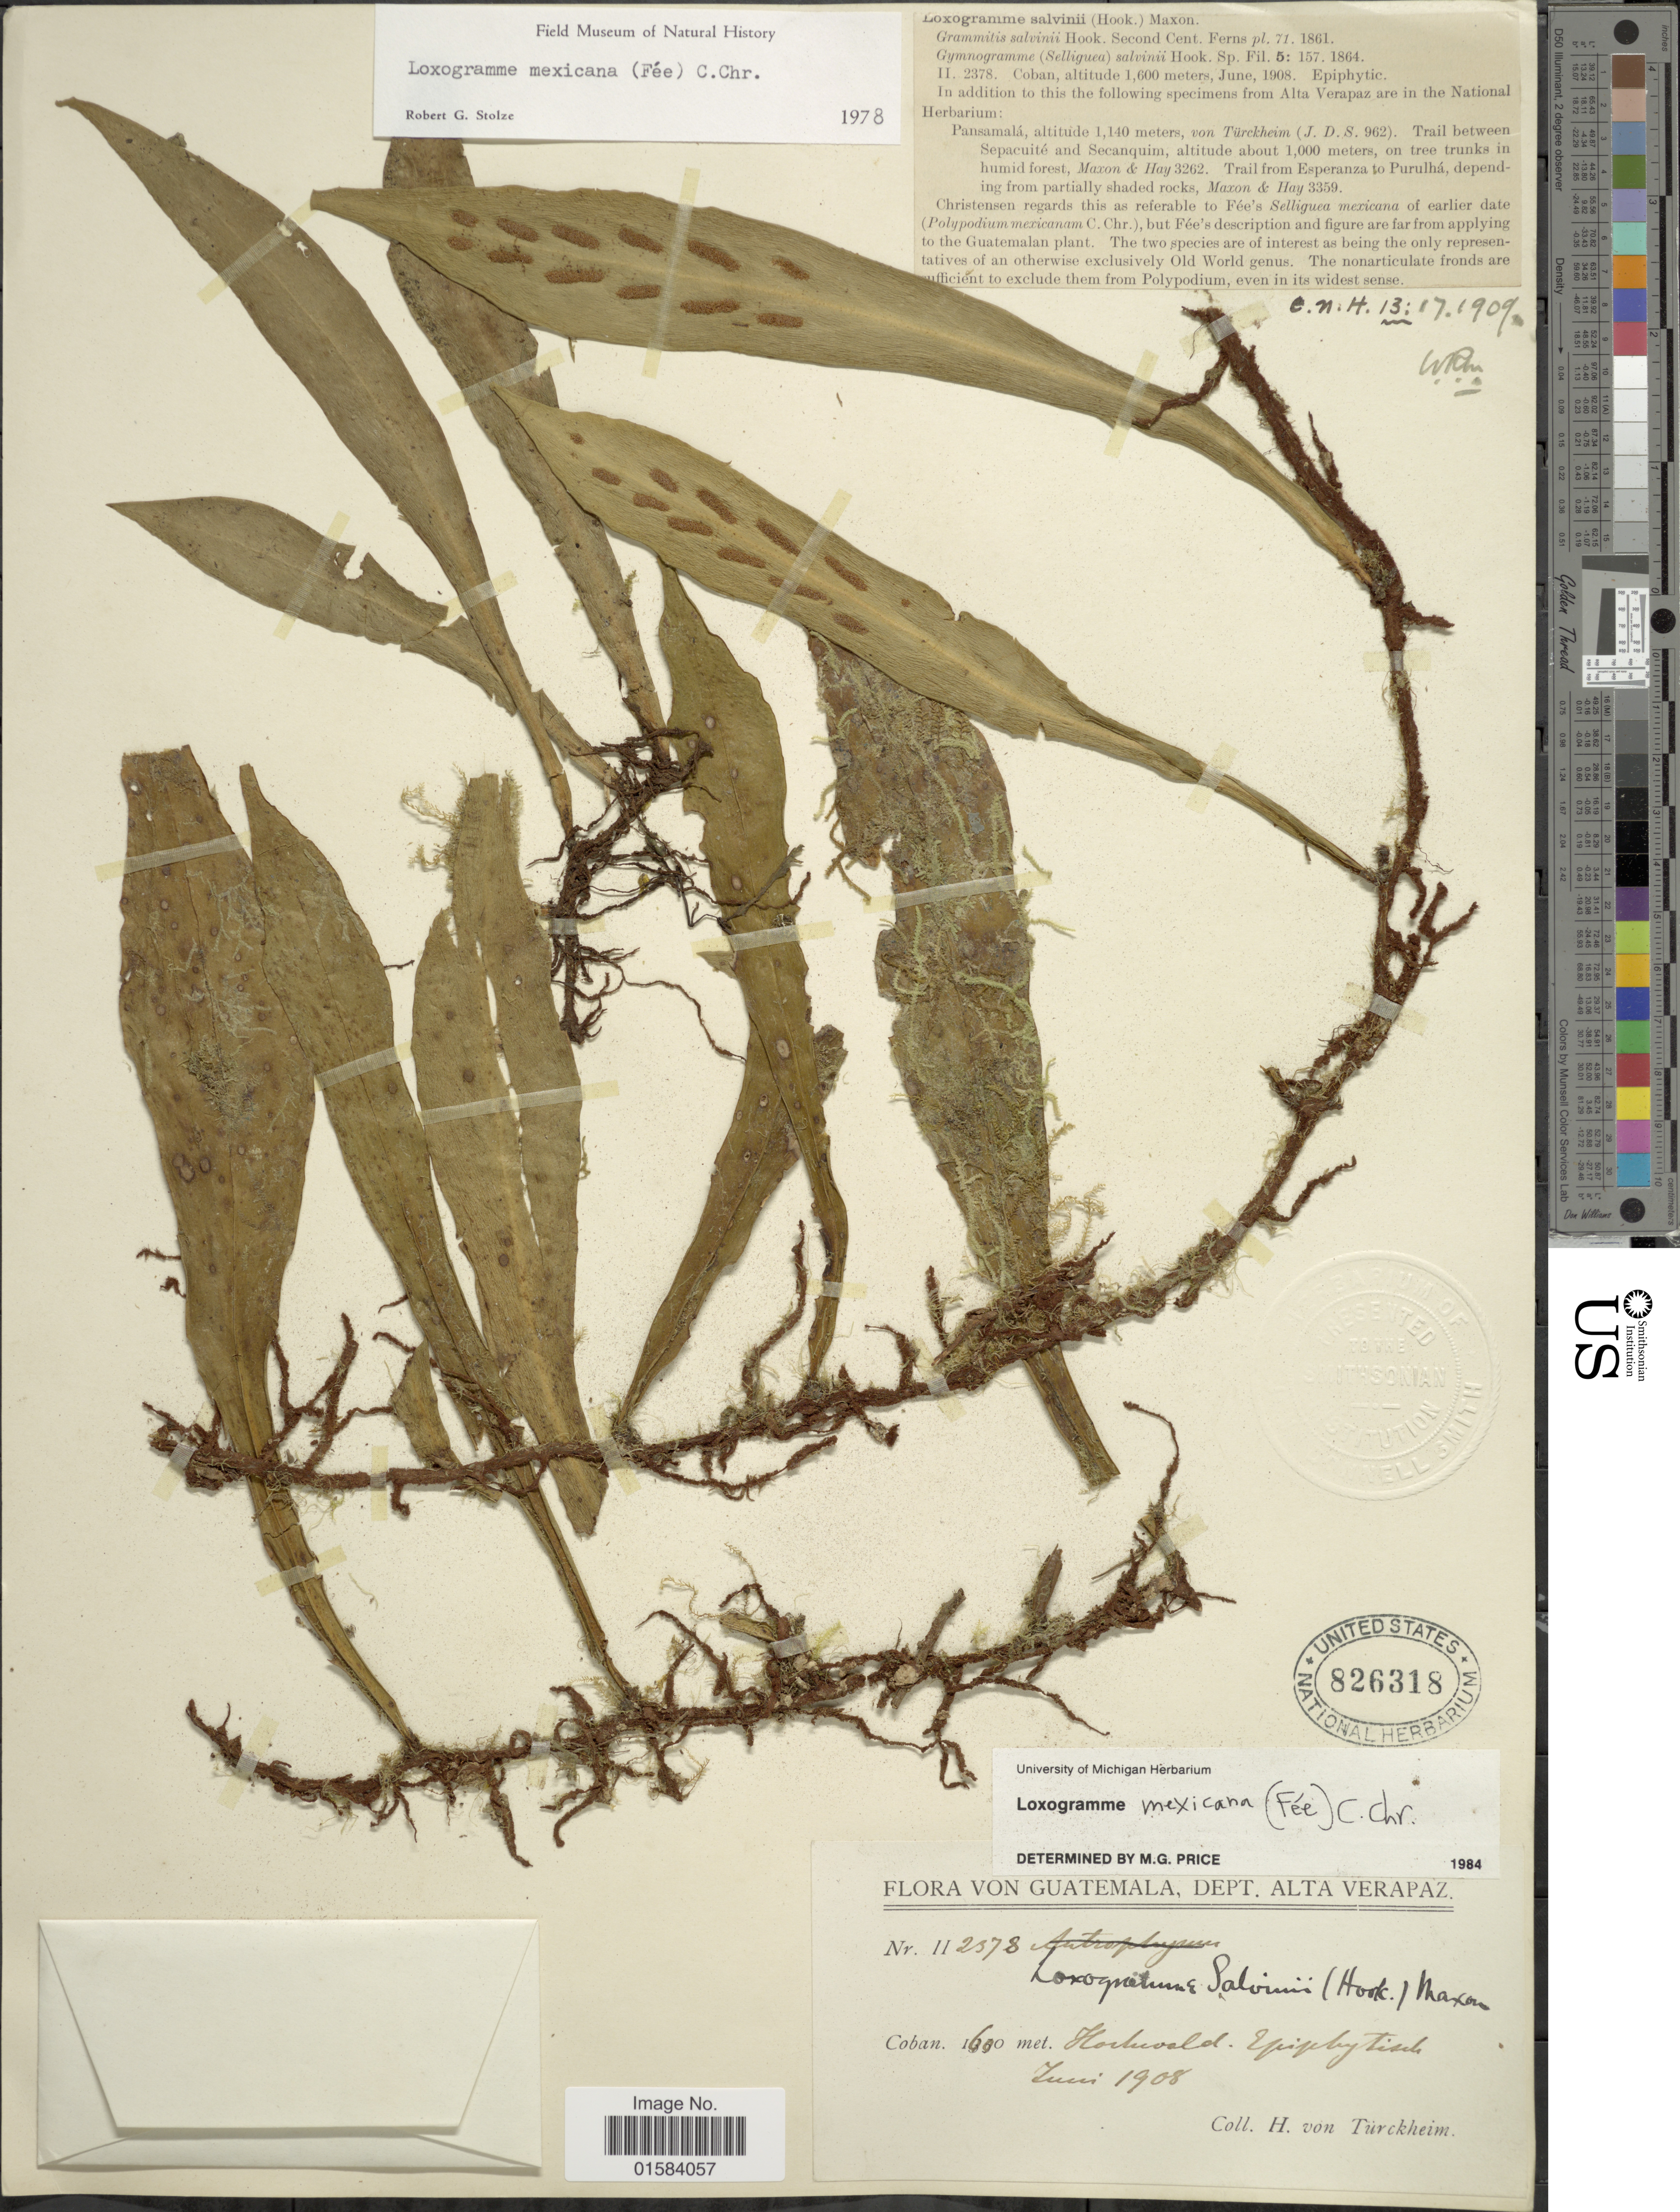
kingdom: Plantae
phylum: Tracheophyta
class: Polypodiopsida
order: Polypodiales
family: Polypodiaceae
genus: Loxogramme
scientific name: Loxogramme mexicana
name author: (Fée) C. Chr.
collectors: H. von Türckheim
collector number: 2378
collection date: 1908-06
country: Guatemala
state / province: Alta Verapaz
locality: Dept. Alta Verapaz, Coban, Hochwald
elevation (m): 1600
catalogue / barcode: US 826318